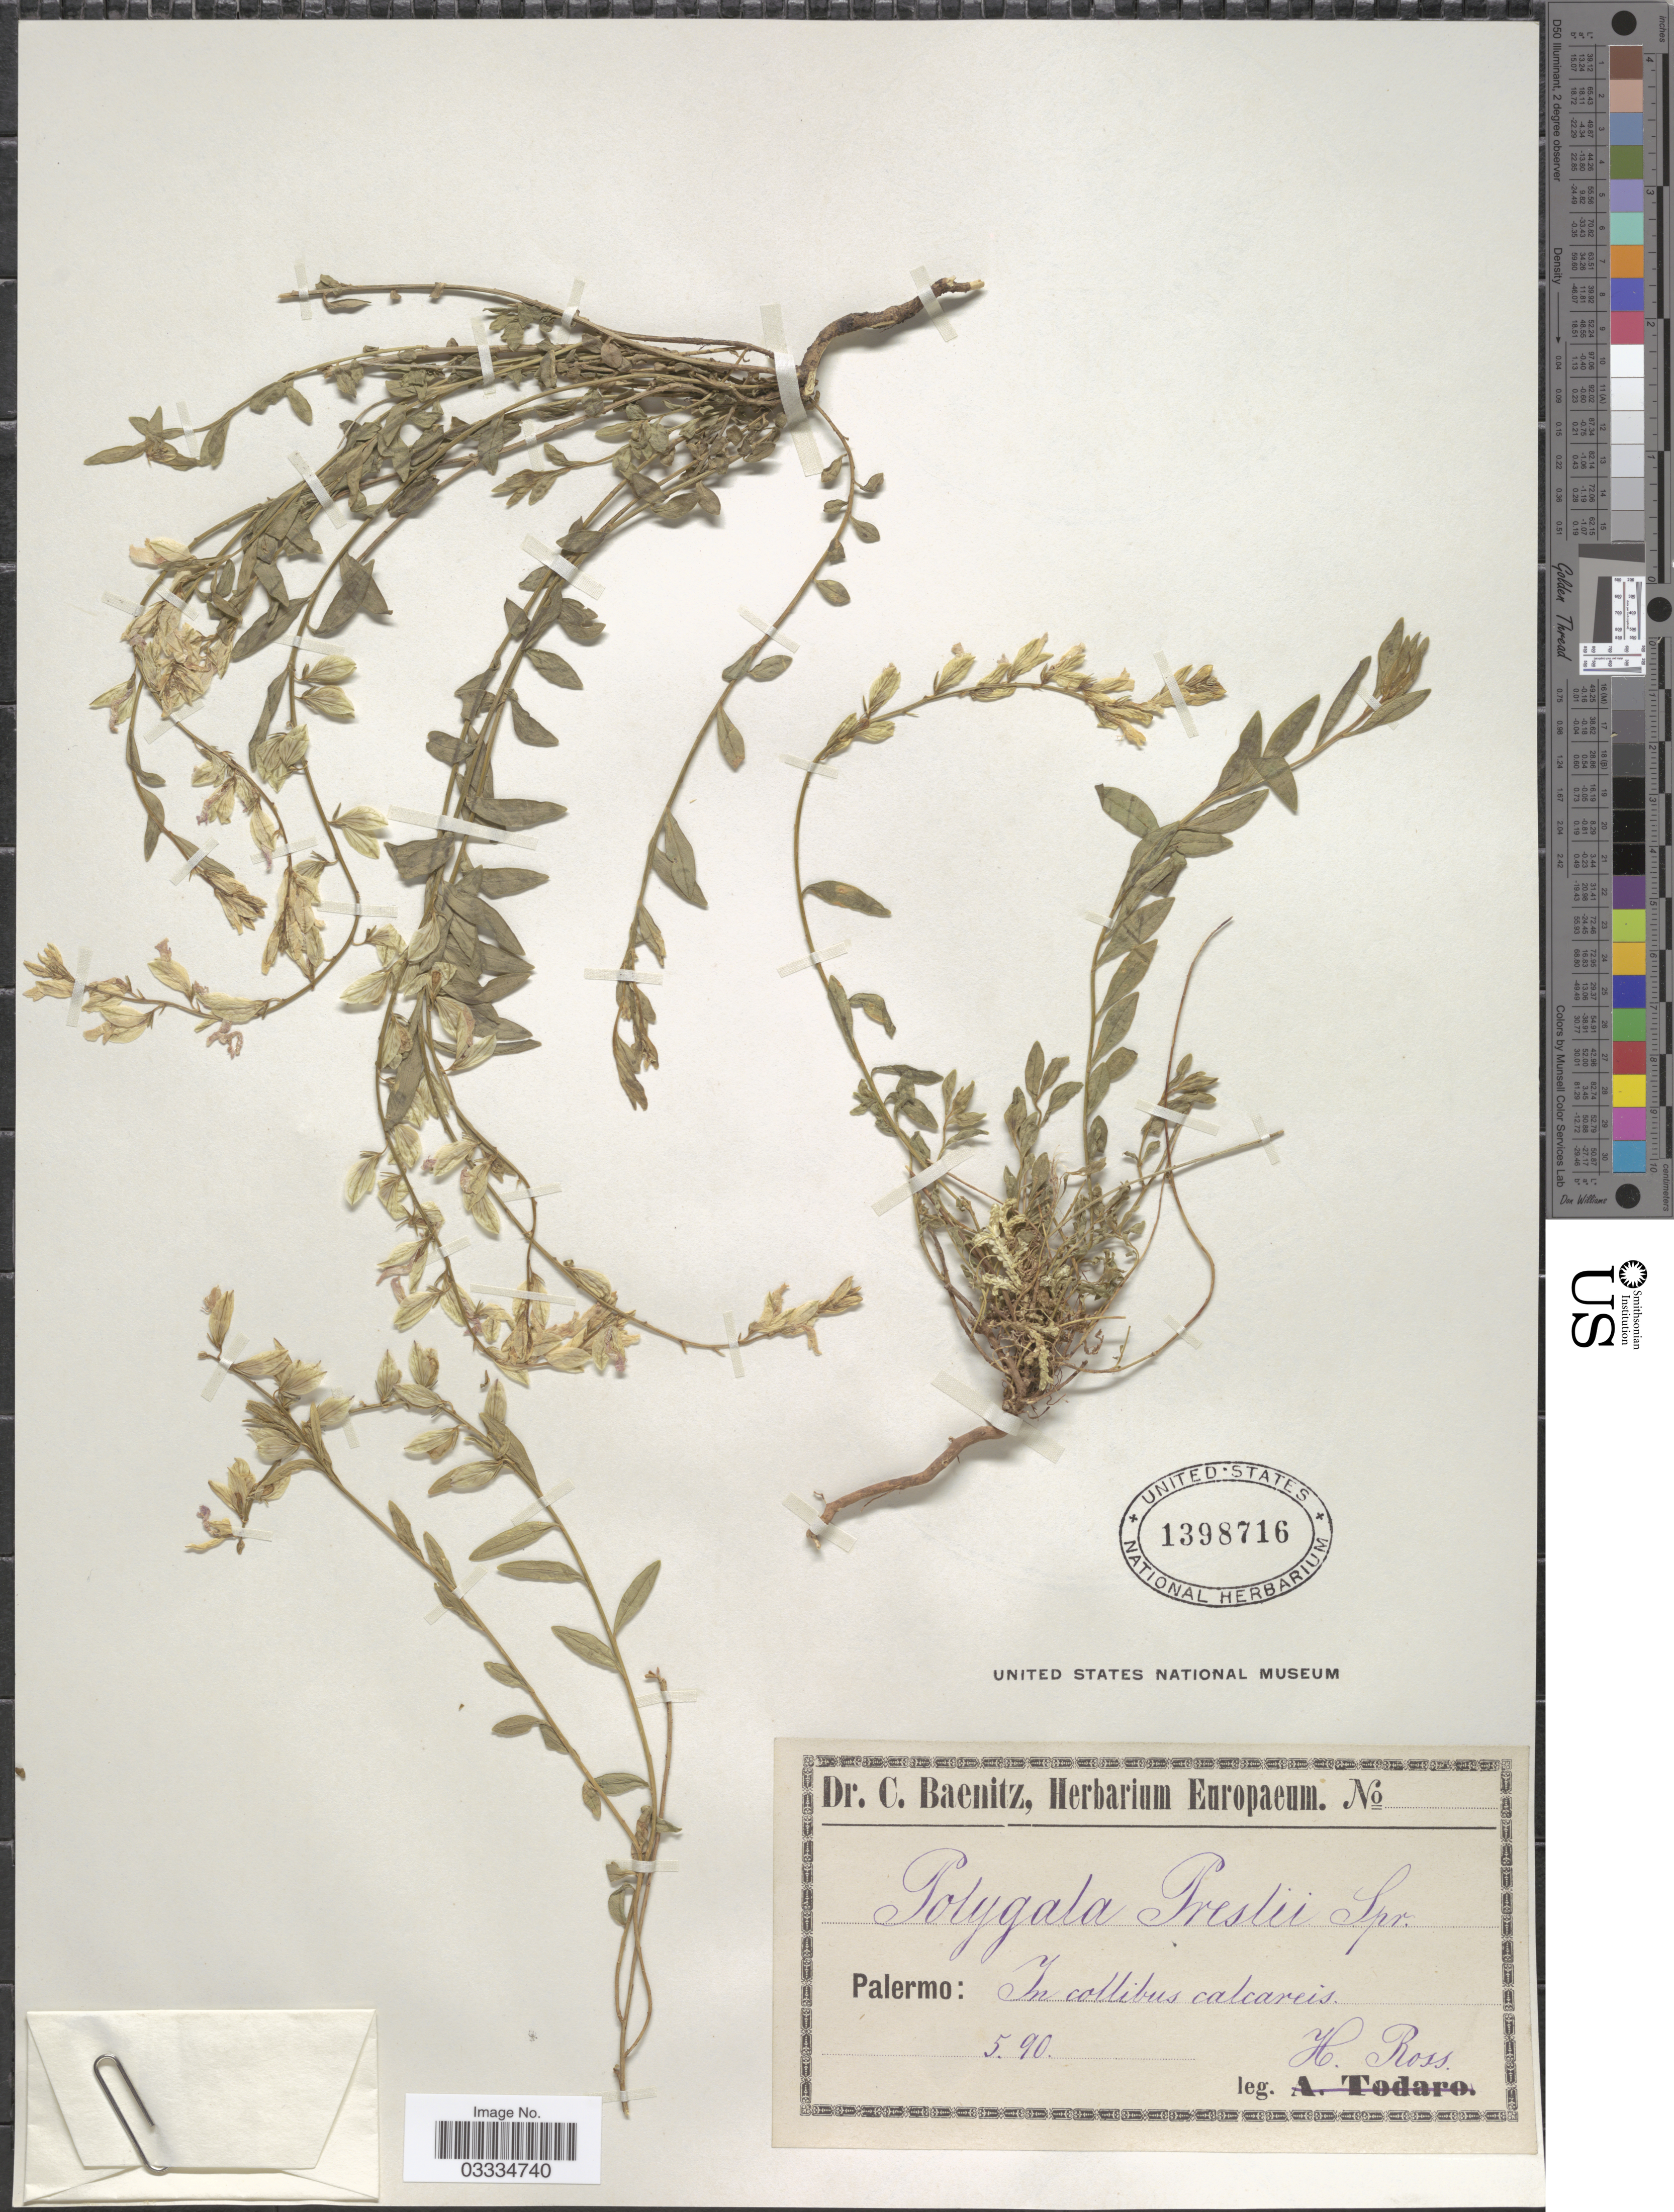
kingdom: Plantae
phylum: Tracheophyta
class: Magnoliopsida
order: Fabales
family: Polygalaceae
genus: Polygala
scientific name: Polygala preslii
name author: Spreng.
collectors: H. Ross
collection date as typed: Transcribed d/m/y: /5/90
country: Italy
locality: Palermo: In collibus calcareis.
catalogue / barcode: US 1398716